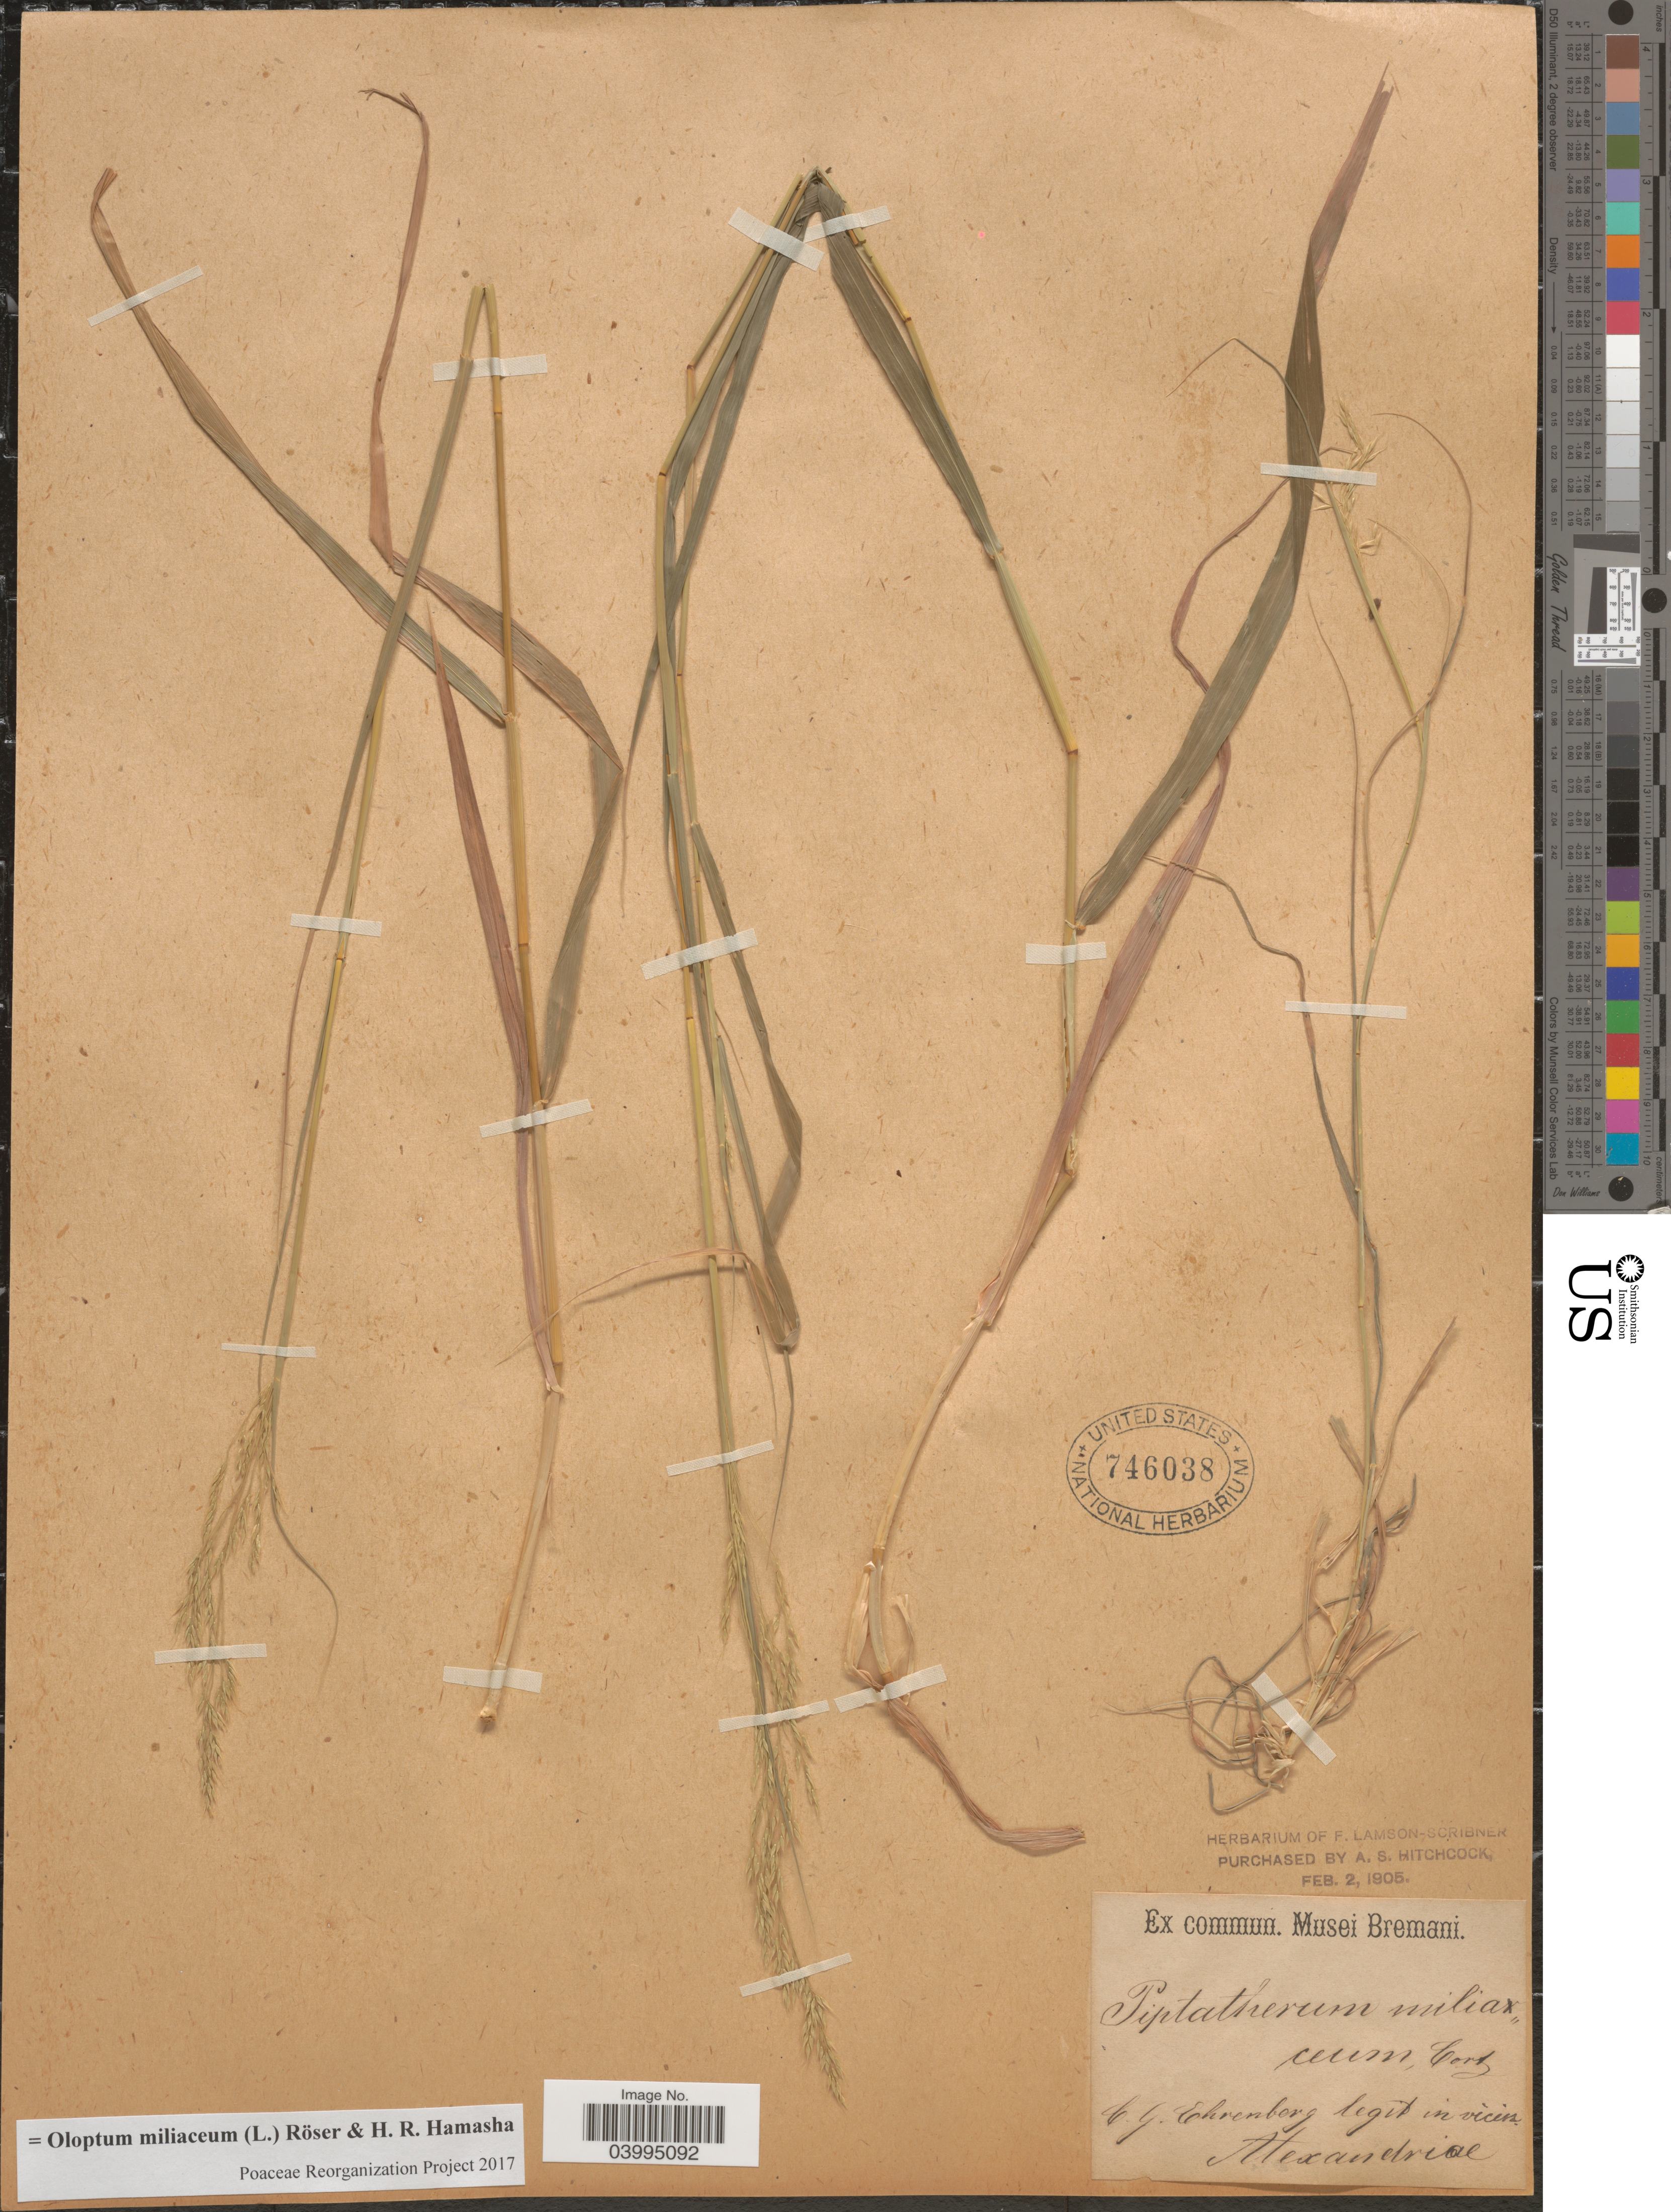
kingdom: Plantae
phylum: Tracheophyta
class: Liliopsida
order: Poales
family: Poaceae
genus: Oloptum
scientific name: Oloptum miliaceum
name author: Röser & H. R. Hamasha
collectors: C. Ehrenberg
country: Egypt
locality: In vicin Alexandriae.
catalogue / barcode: US 746038